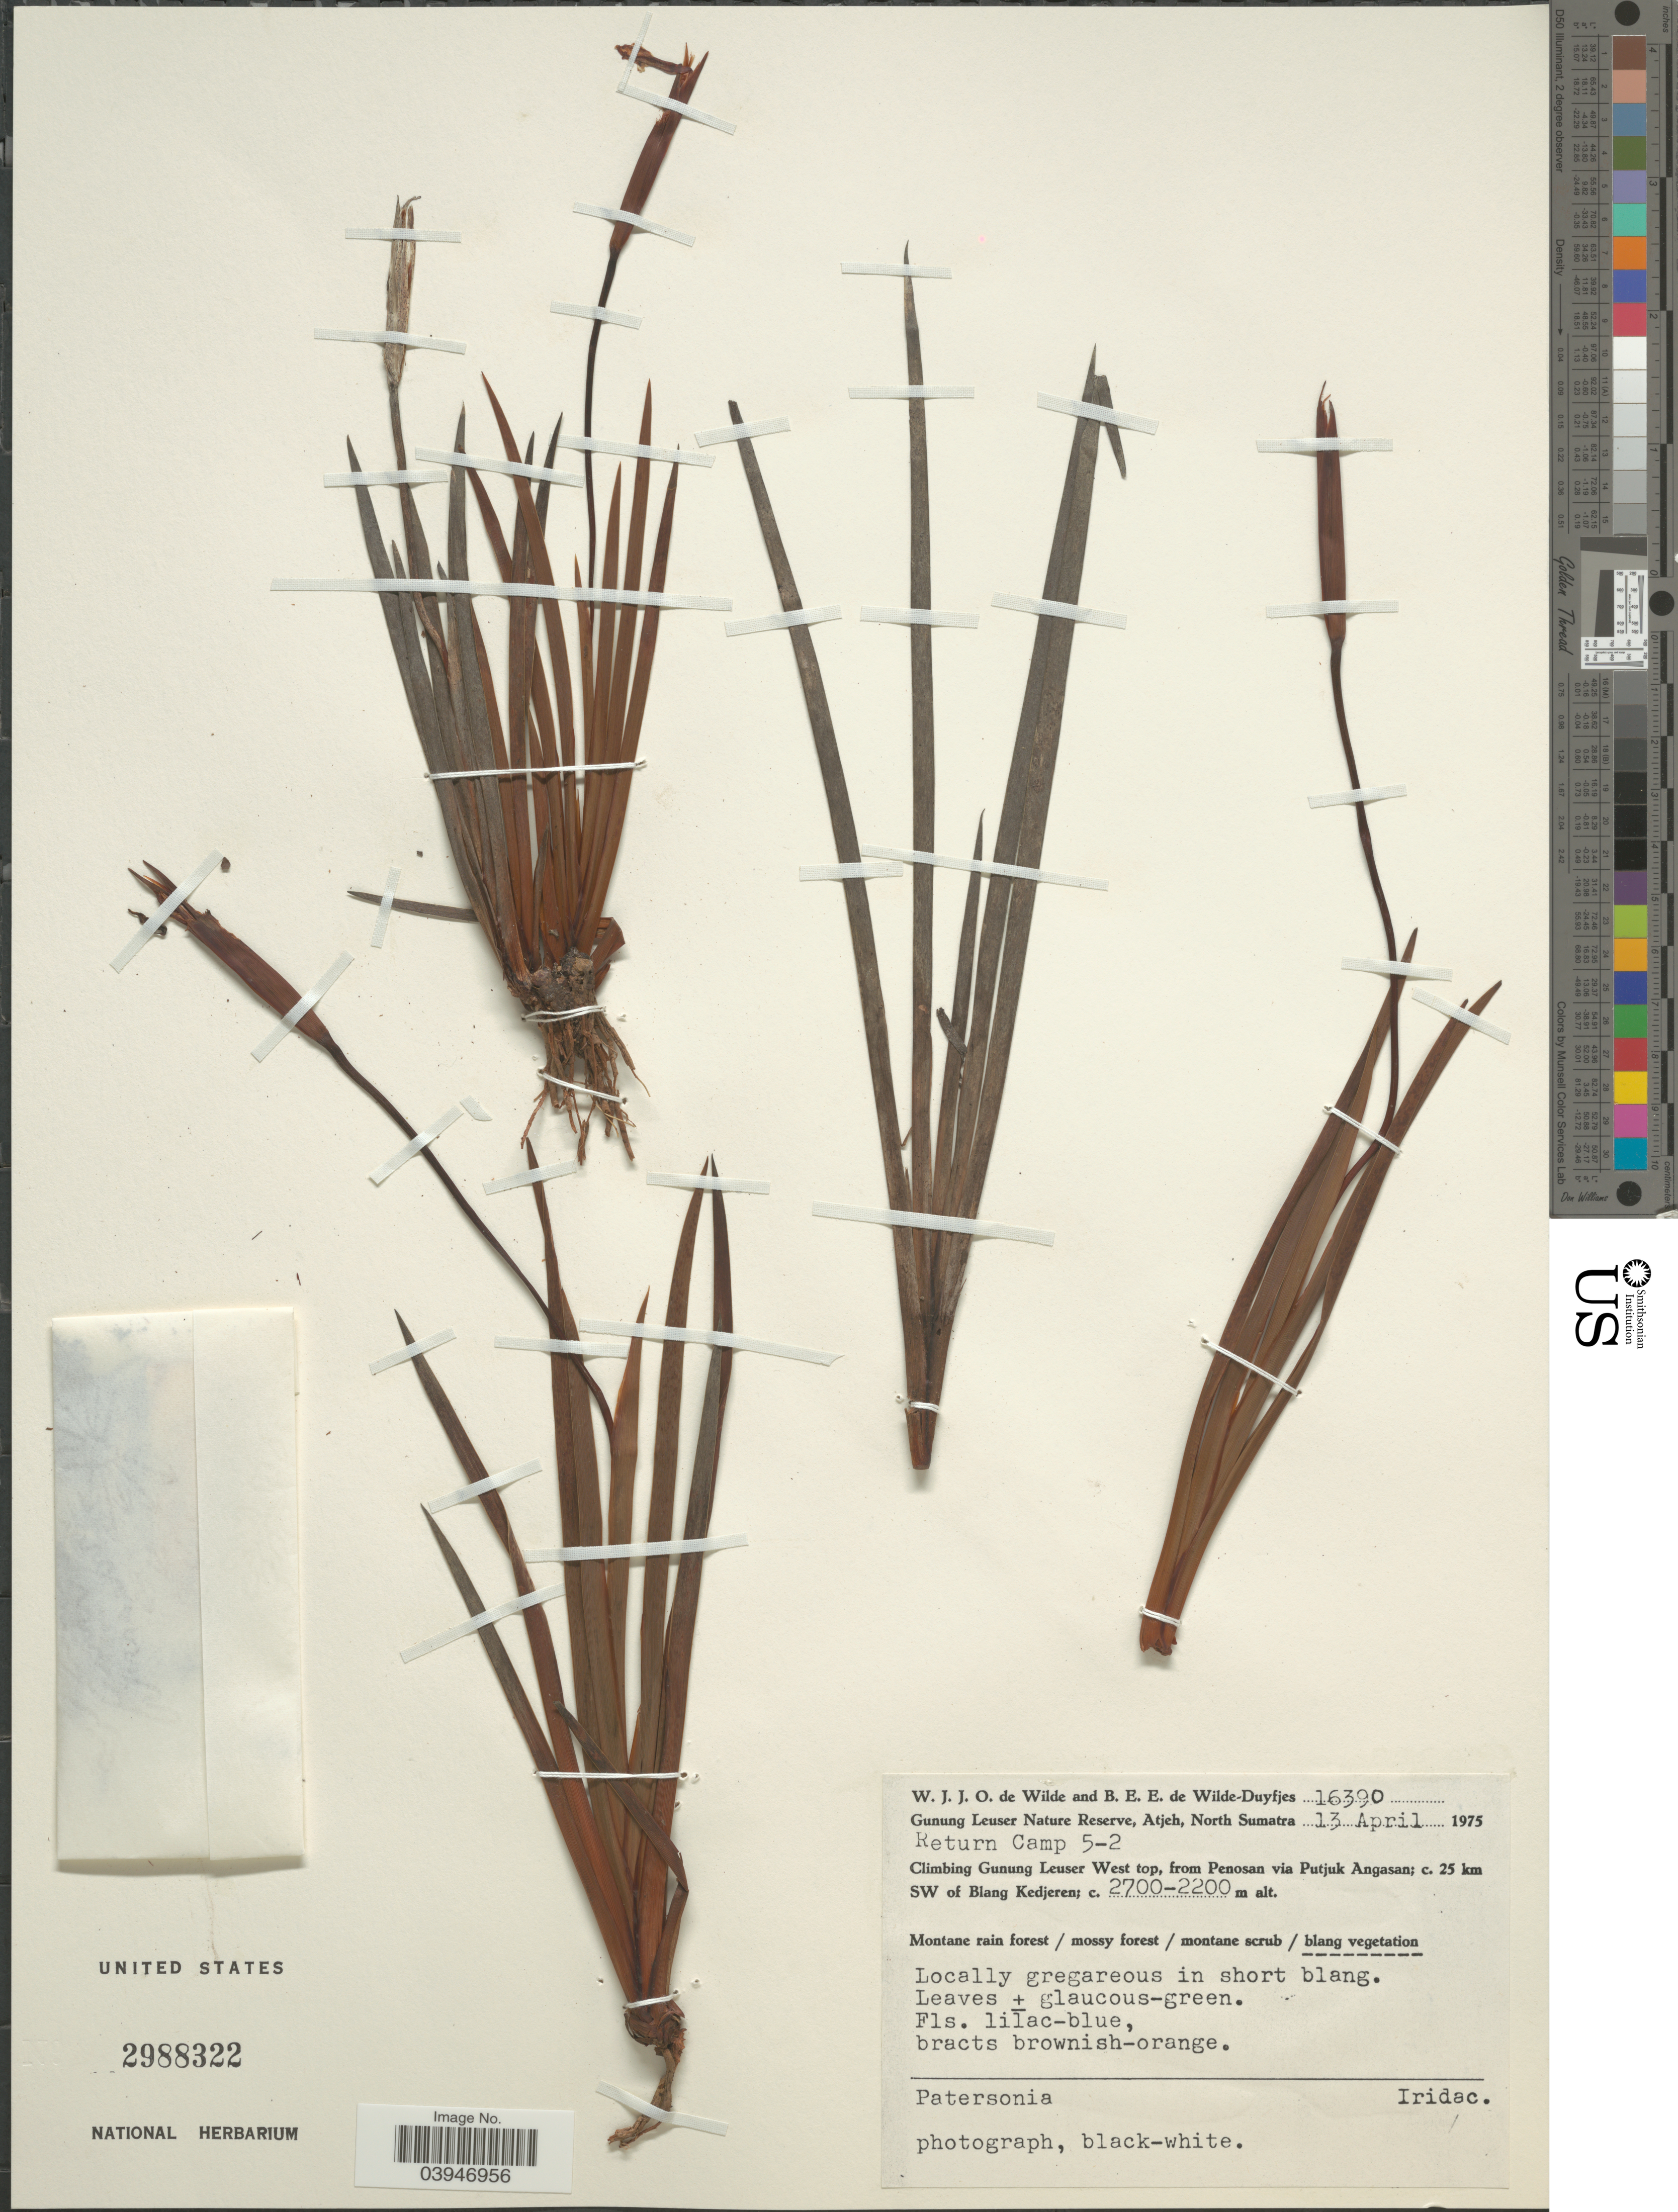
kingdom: Plantae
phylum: Tracheophyta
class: Liliopsida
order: Asparagales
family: Iridaceae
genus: Patersonia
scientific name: Patersonia sp.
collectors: W. J. de Wilde & B. E. de Wilde-Duyfjes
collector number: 16390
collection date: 1975-04-13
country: Indonesia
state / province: Sumatra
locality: Gunung Leuser Nature Reserve, Atjeh, North Sumatra. Return Camp 5-2. Climbing Gunung Leuser West top, from Penosan via Putjuk Angasan; c. 25 km SW of Blang Kedjeren.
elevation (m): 2200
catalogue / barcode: US 2988322